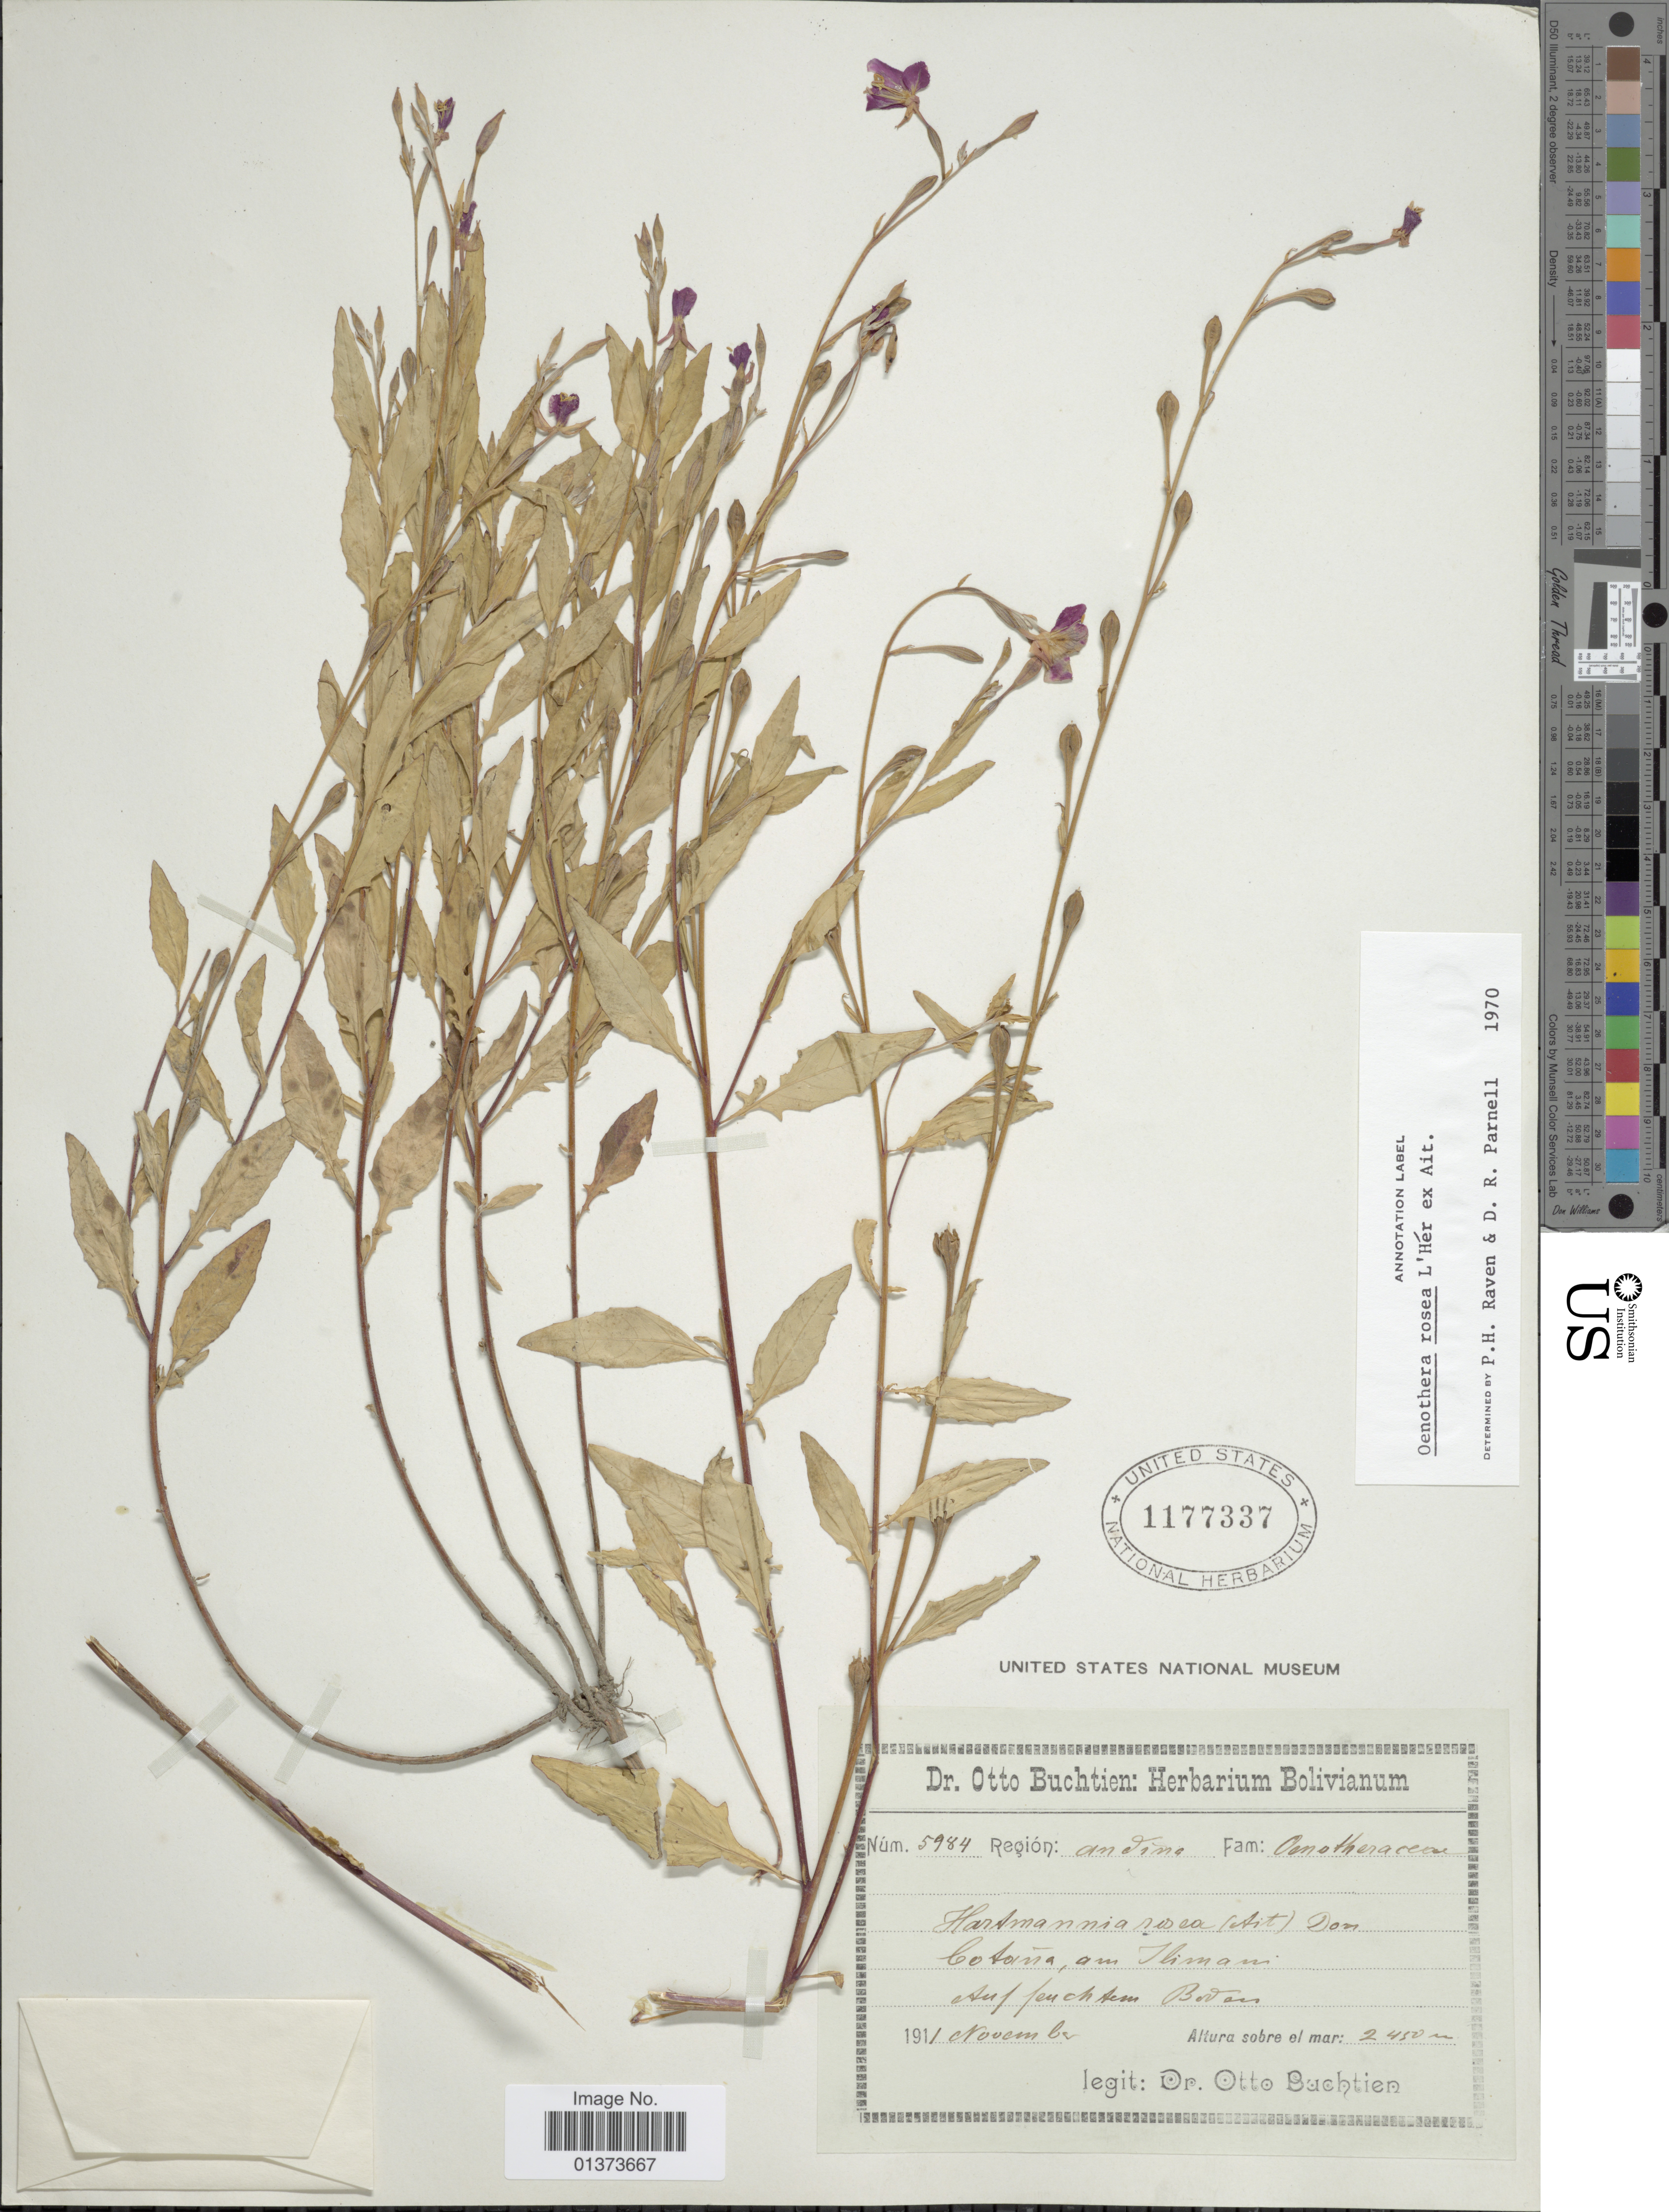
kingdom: Plantae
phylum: Tracheophyta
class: Magnoliopsida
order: Myrtales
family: Onagraceae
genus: Oenothera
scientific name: Oenothera rosea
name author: L'Hér. ex Aiton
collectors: O. Buchtien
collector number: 5984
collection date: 1911-11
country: Bolivia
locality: Botaña am Iliman, Auf feuchten Bodan. Region Andina.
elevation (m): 2450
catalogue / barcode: US 1177337